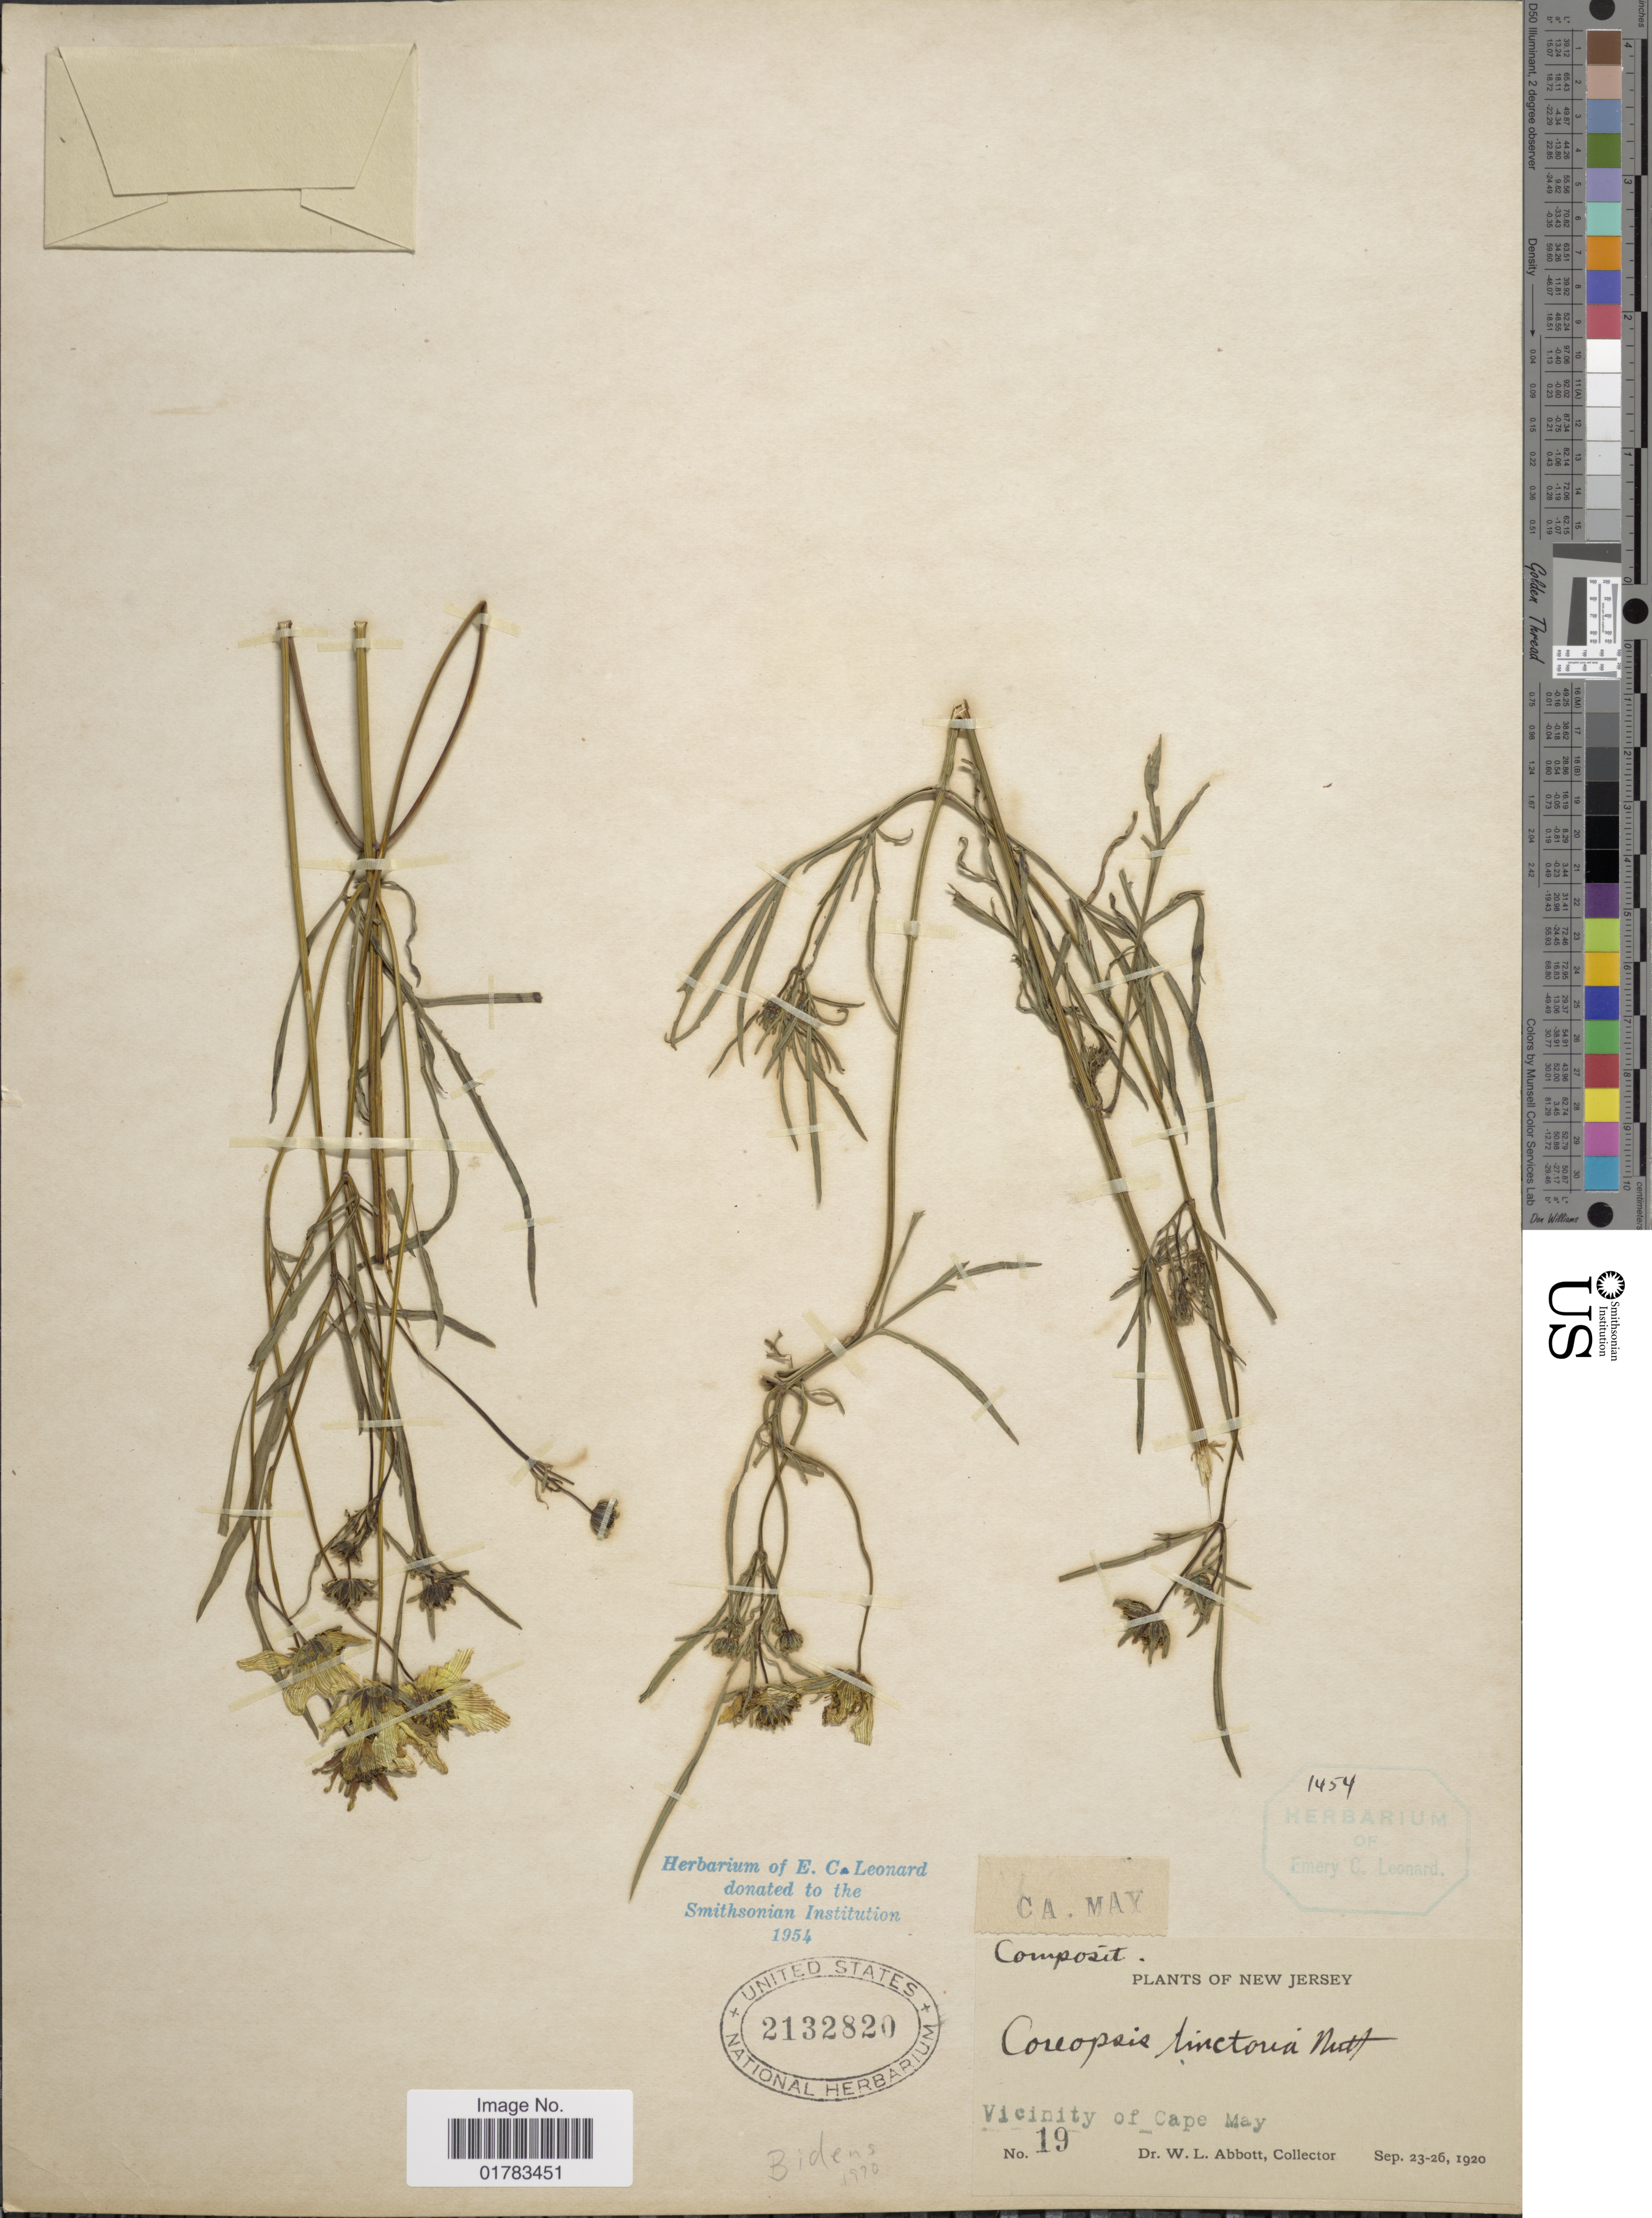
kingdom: Plantae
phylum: Tracheophyta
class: Magnoliopsida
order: Asterales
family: Asteraceae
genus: Coreopsis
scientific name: Coreopsis tinctoria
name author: Nutt.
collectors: W. L. Abbott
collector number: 19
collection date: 1920-09-23/1920-09-26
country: United States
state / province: New Jersey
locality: Vicinity of Cape May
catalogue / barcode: US 2132820